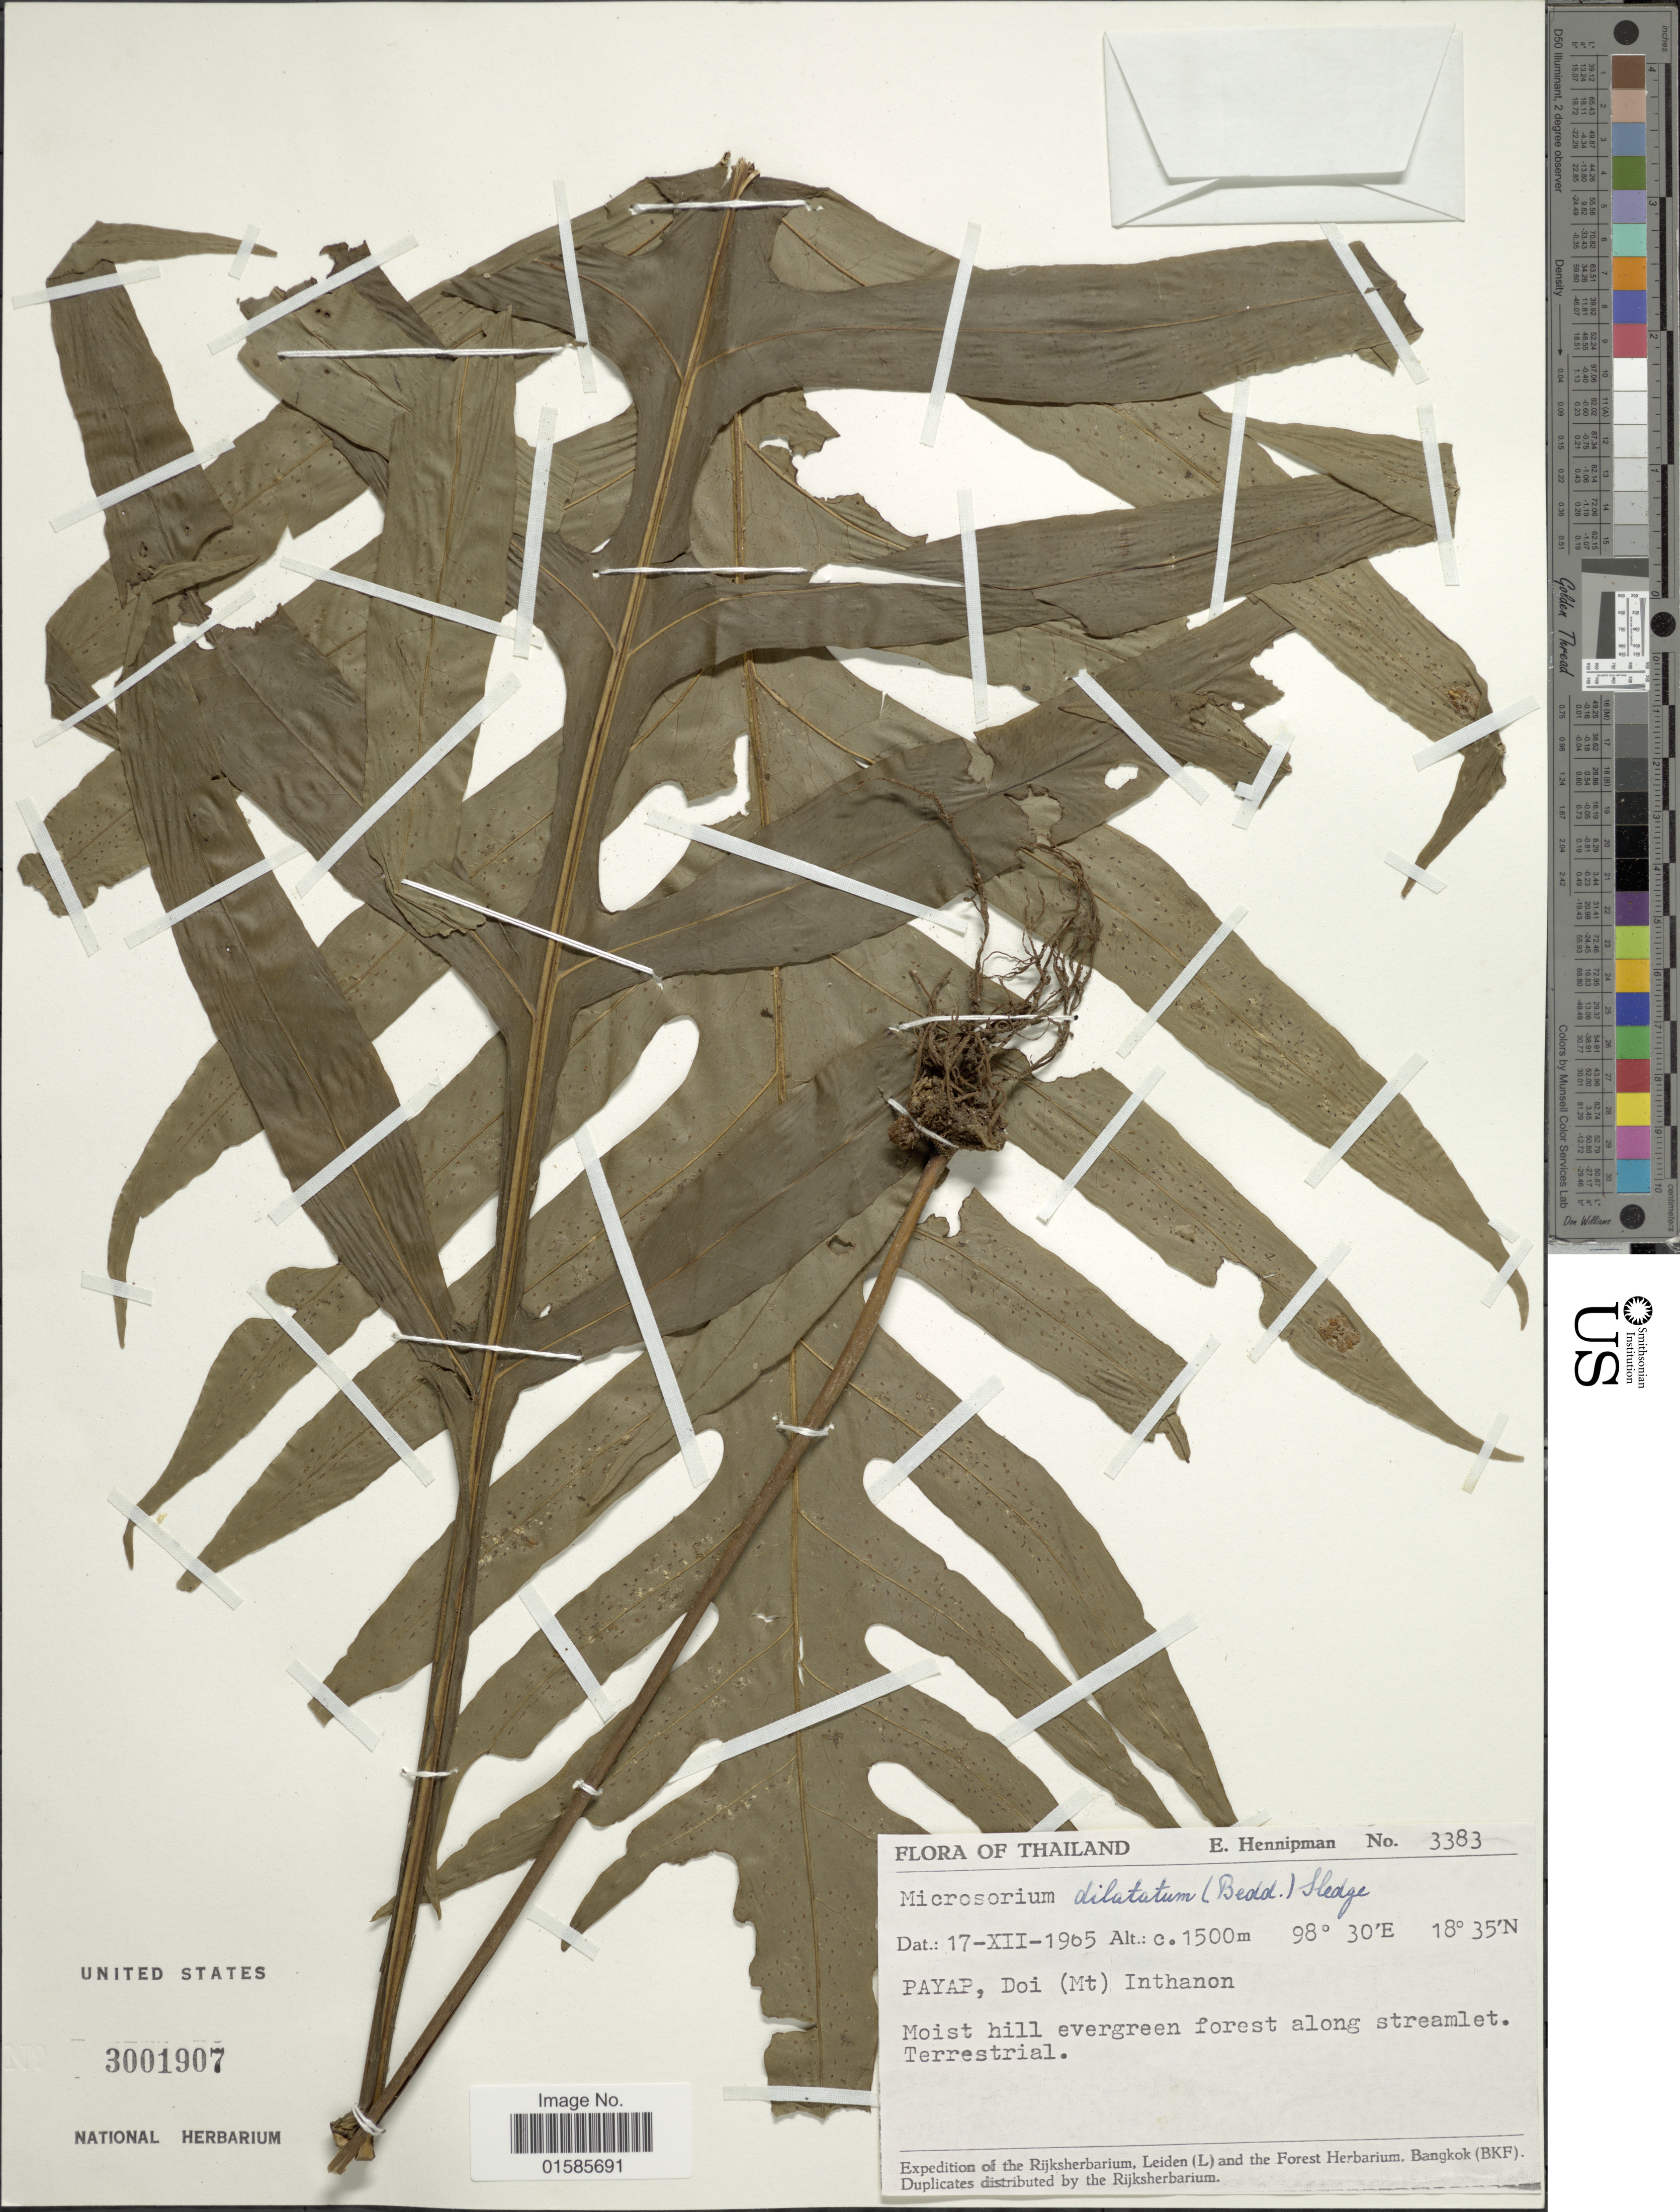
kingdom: Plantae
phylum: Tracheophyta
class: Polypodiopsida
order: Polypodiales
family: Polypodiaceae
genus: Microsorum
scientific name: Microsorum insigne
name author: (Blume) Copel.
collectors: E. Hennipman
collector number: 3383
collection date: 1965-12-17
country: Thailand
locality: Payap, Doi (Mt) Inthanon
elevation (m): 1500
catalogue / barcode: US 3001907